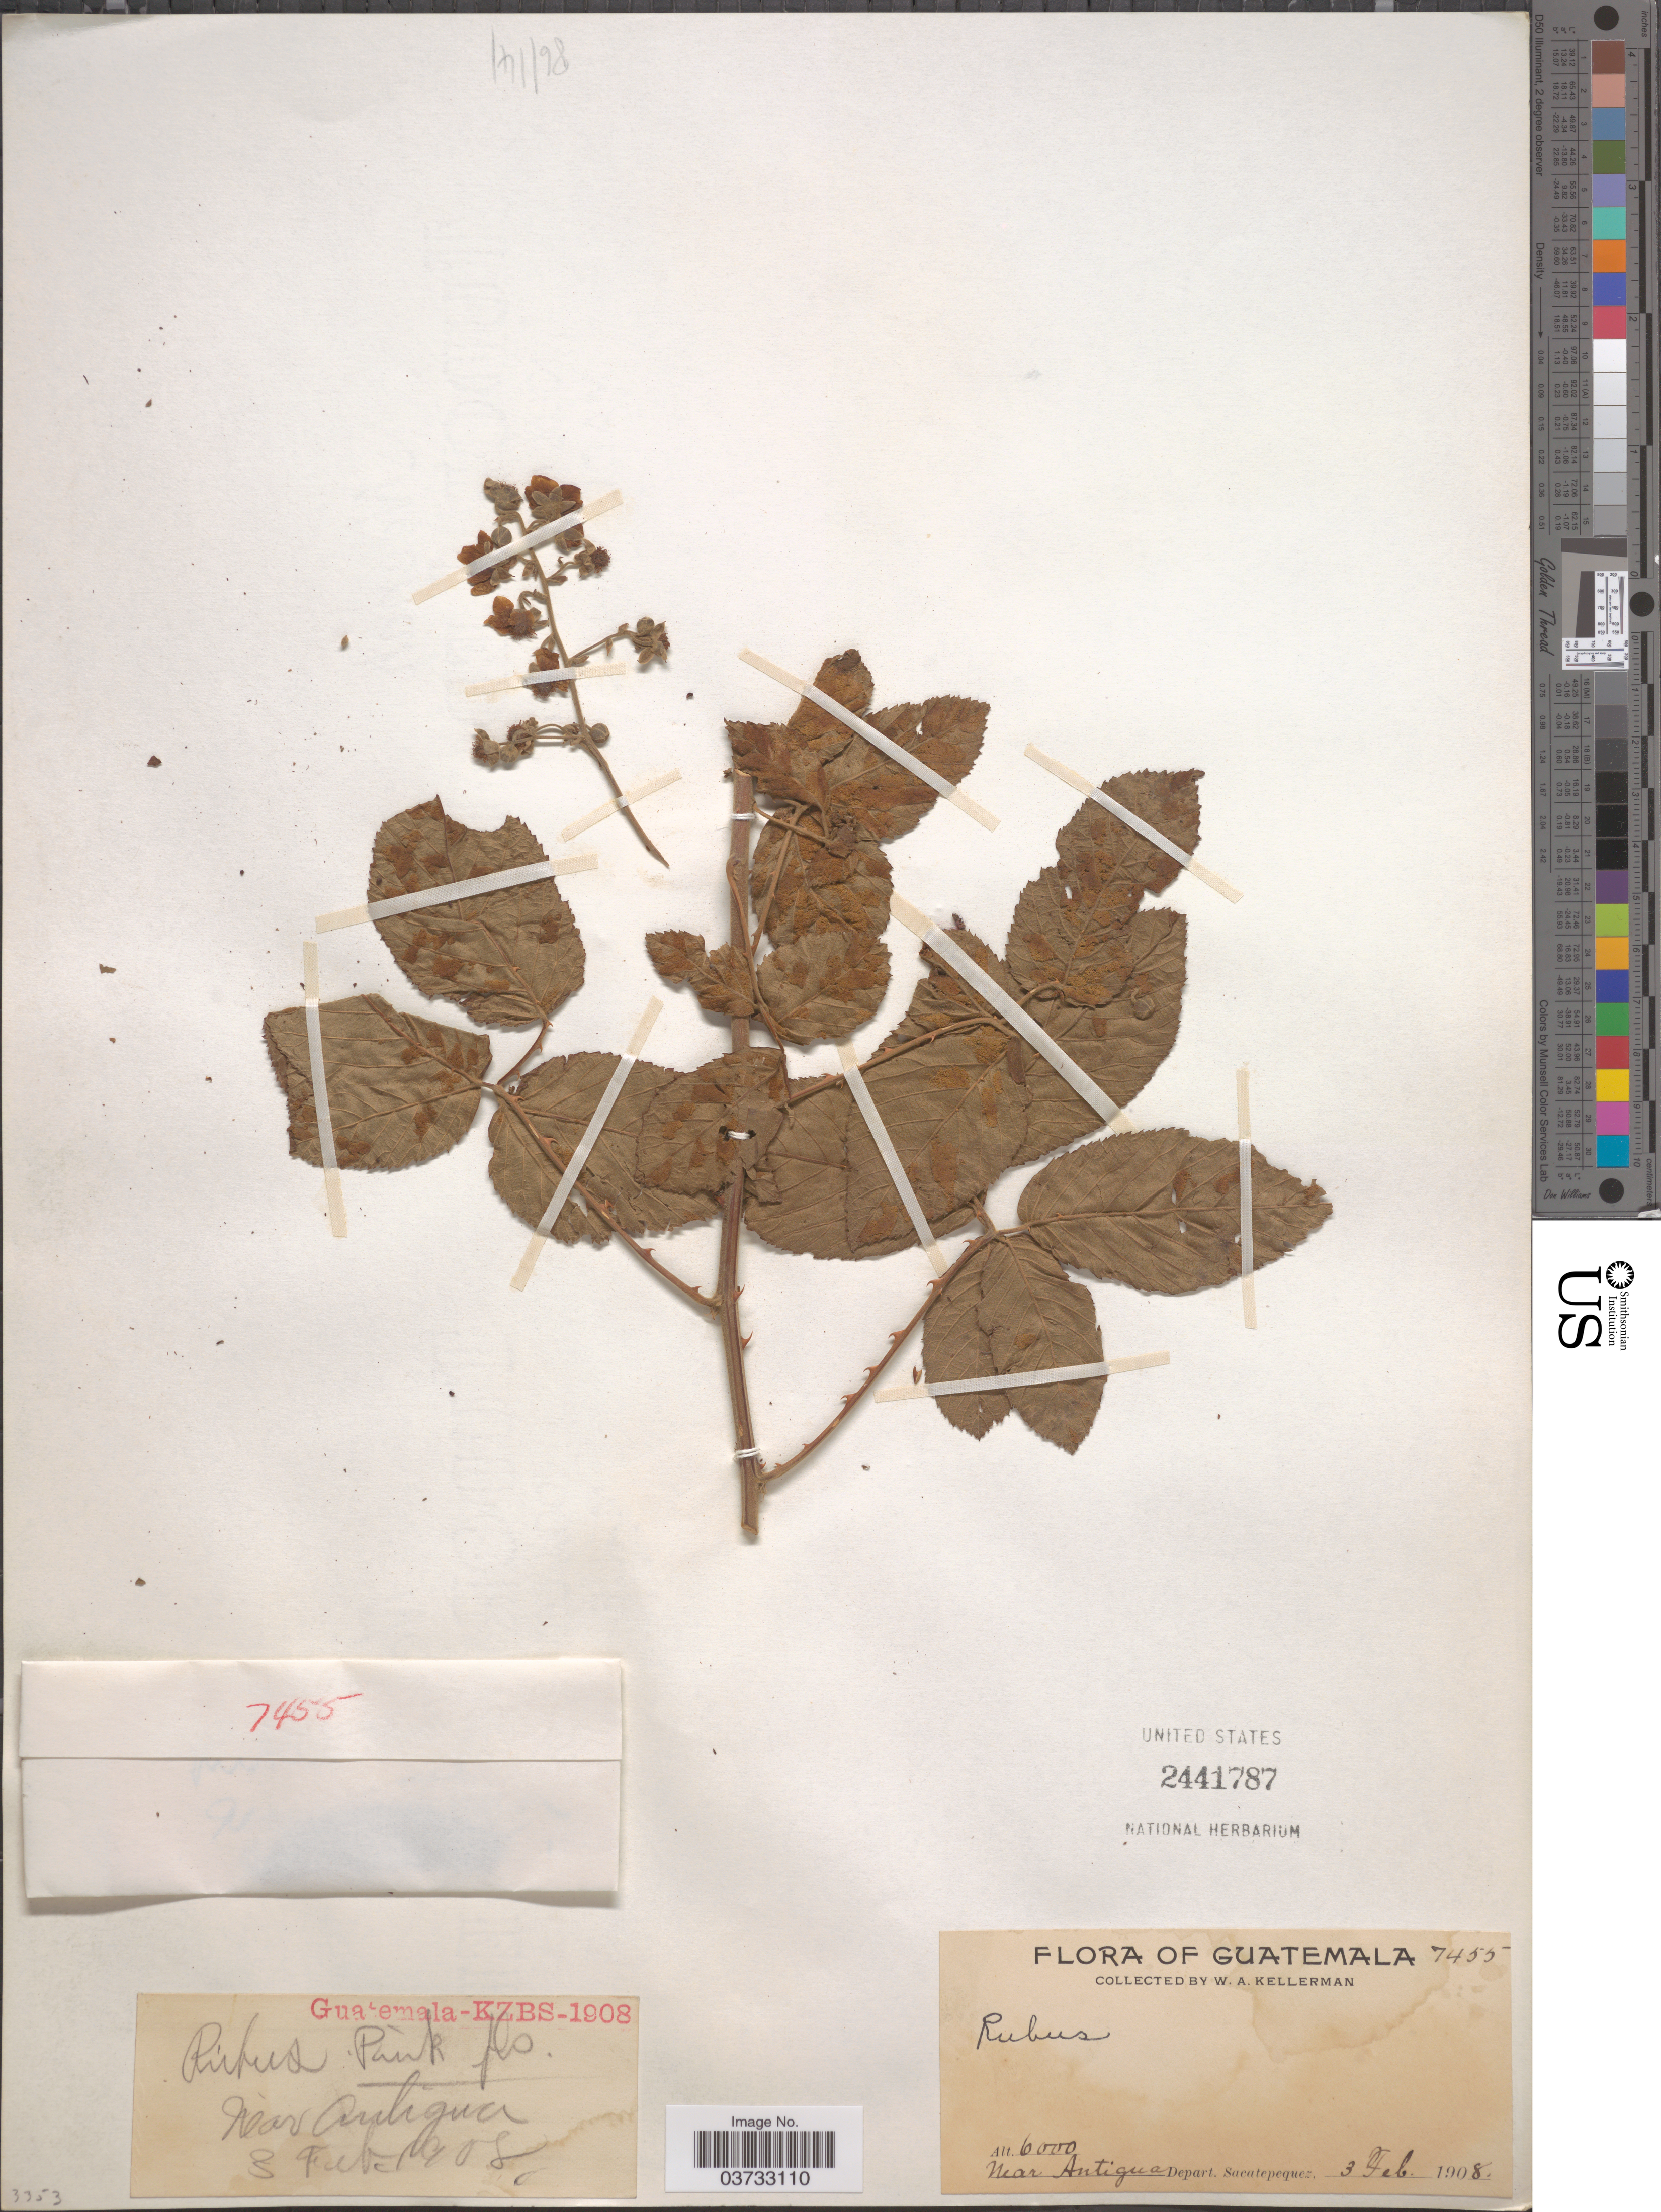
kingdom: Plantae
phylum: Tracheophyta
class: Magnoliopsida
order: Rosales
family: Rosaceae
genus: Rubus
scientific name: Rubus sp.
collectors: W. Kellerman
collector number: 7455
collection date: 1908-02-03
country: Guatemala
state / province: Sacatepequez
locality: Near Antigua. Depart. Sacatepequez.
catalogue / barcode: US 2441787